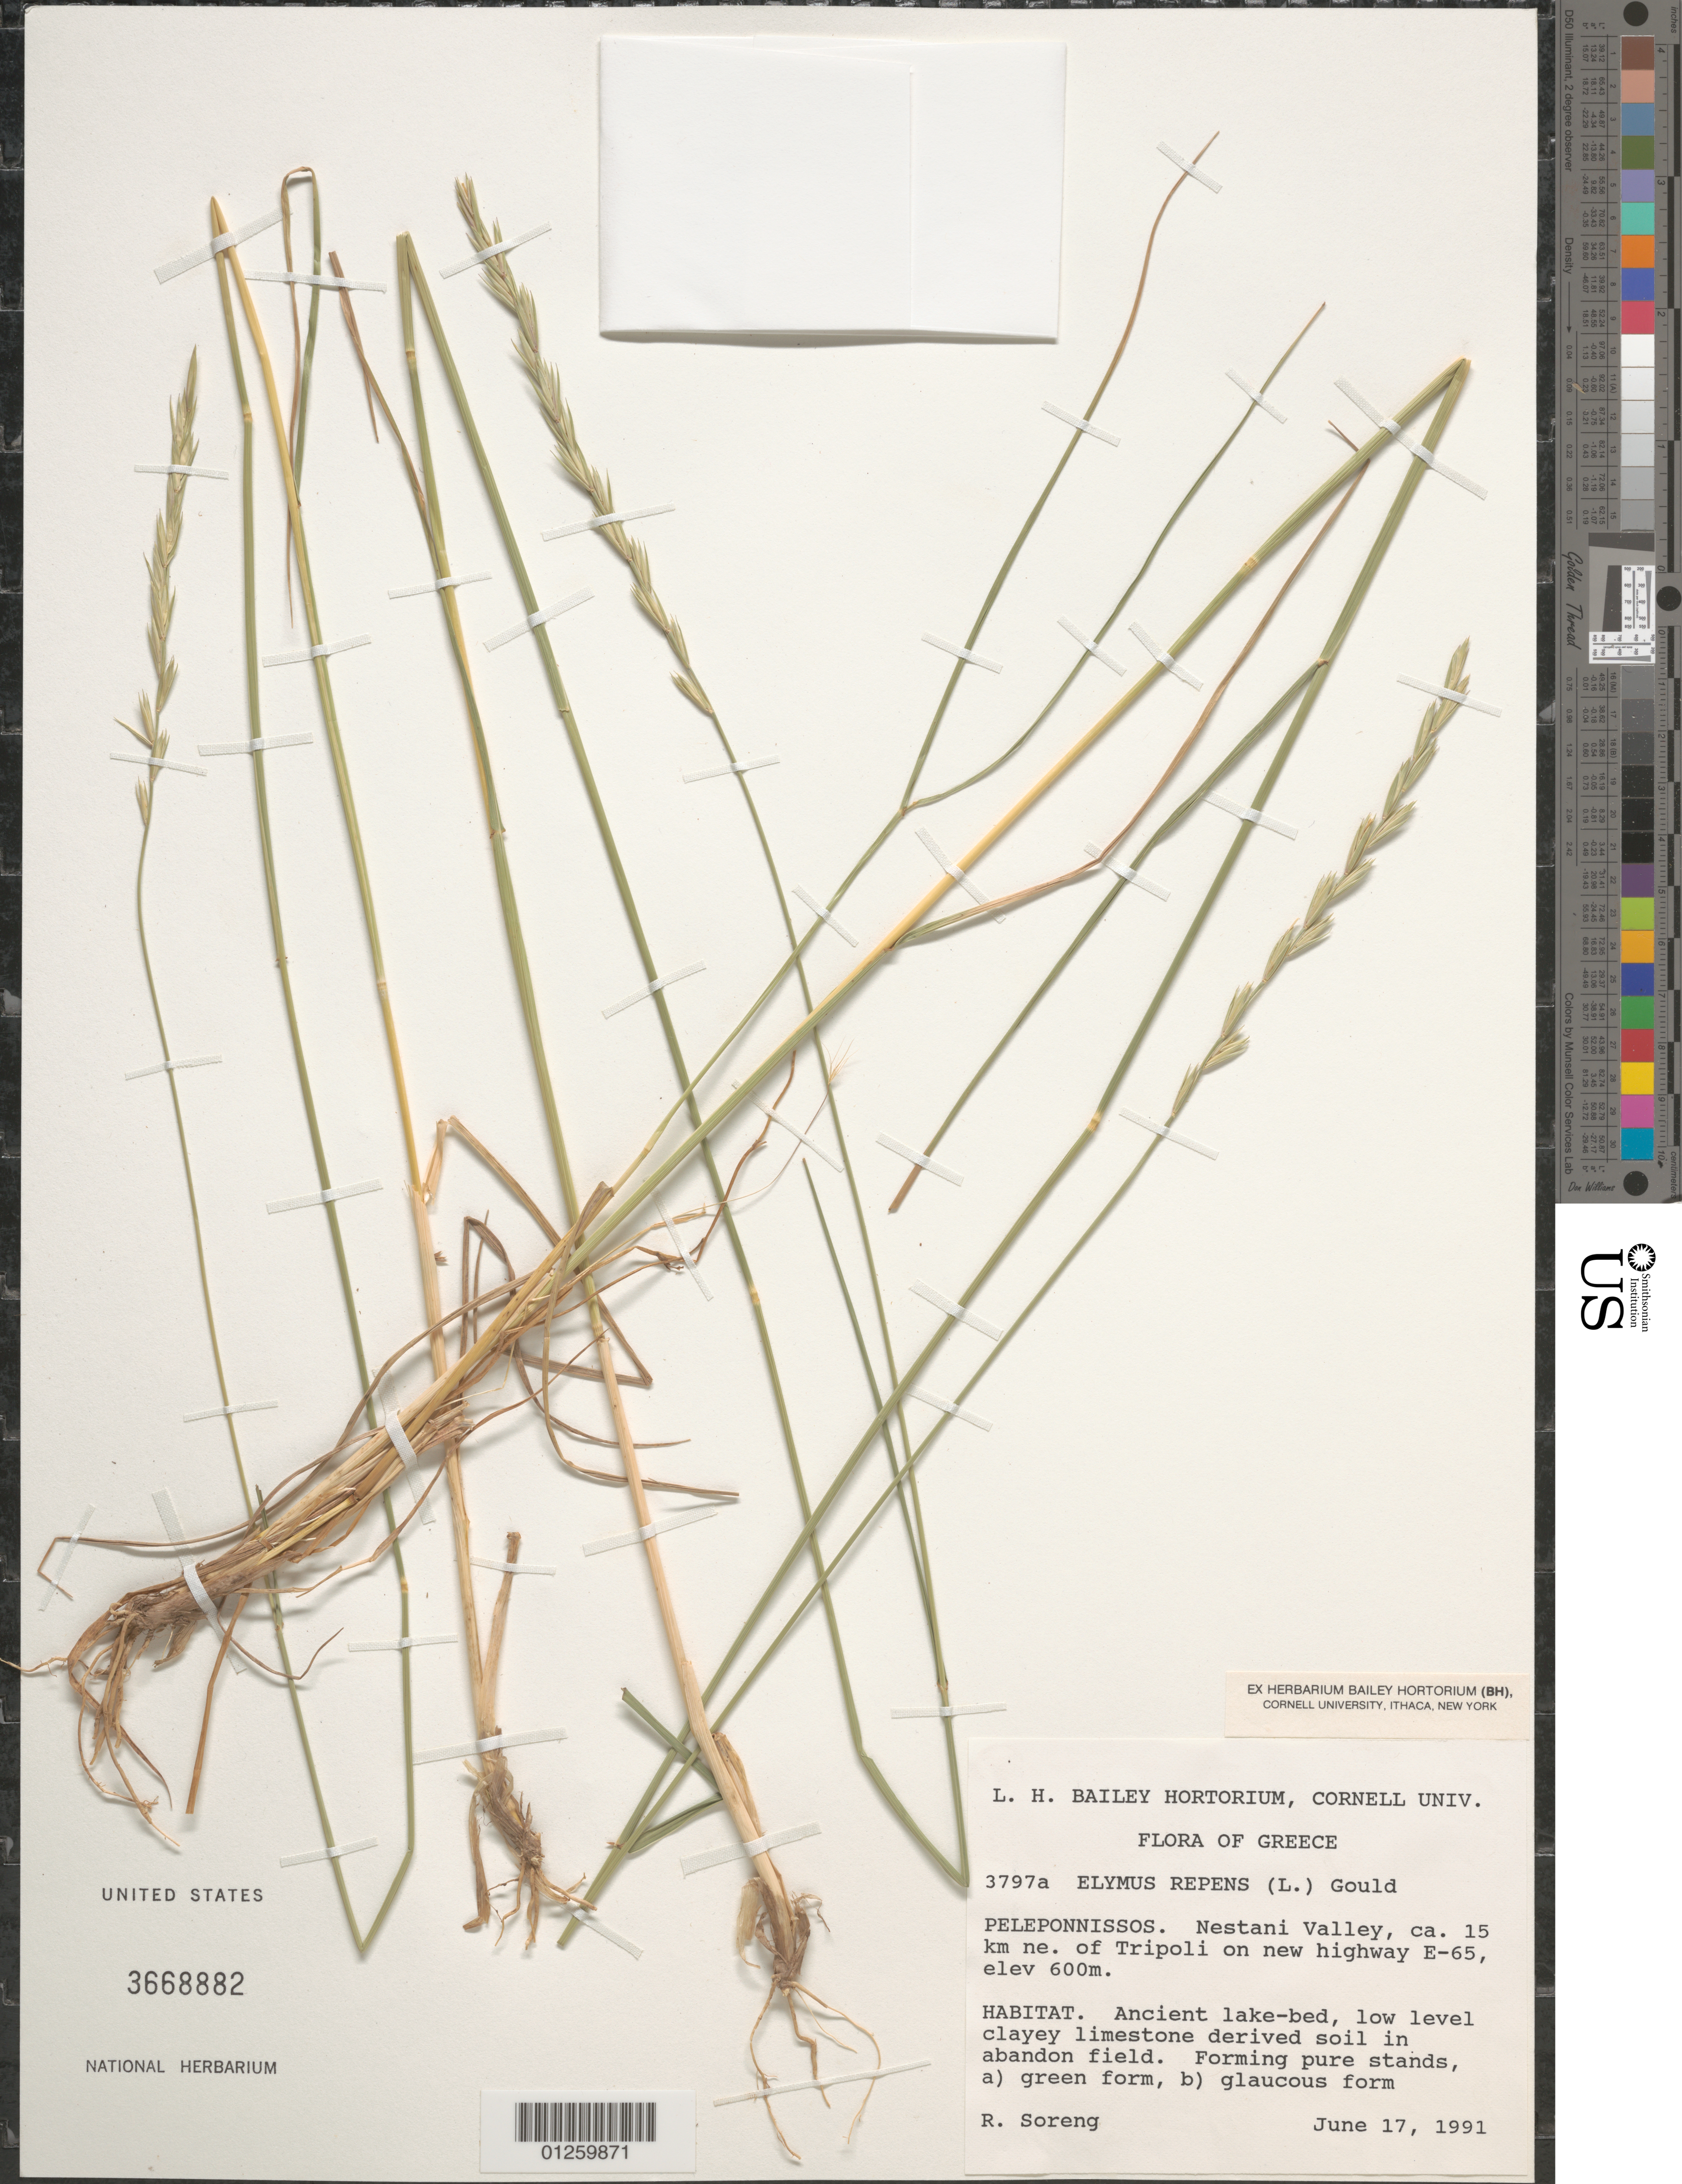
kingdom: Plantae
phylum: Tracheophyta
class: Liliopsida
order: Poales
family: Poaceae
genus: Elymus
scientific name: Elymus repens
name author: (L.) Gould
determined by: Soreng, Robert J., Research Associate (BOT), Smithsonian Institution - National Museum of Natural History (UNITED STATES)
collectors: R. J. Soreng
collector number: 3797-a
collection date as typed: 17 Jun 1991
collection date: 1991-06-17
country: Greece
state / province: Peloponnese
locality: Nestani Valley, ca. 15 km ne. of Tripoli on new highway E-65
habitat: Ancient lake-bed, low level clayey limestone derived soil in abandon field. Forming pure stands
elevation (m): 600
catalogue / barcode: US 3668882